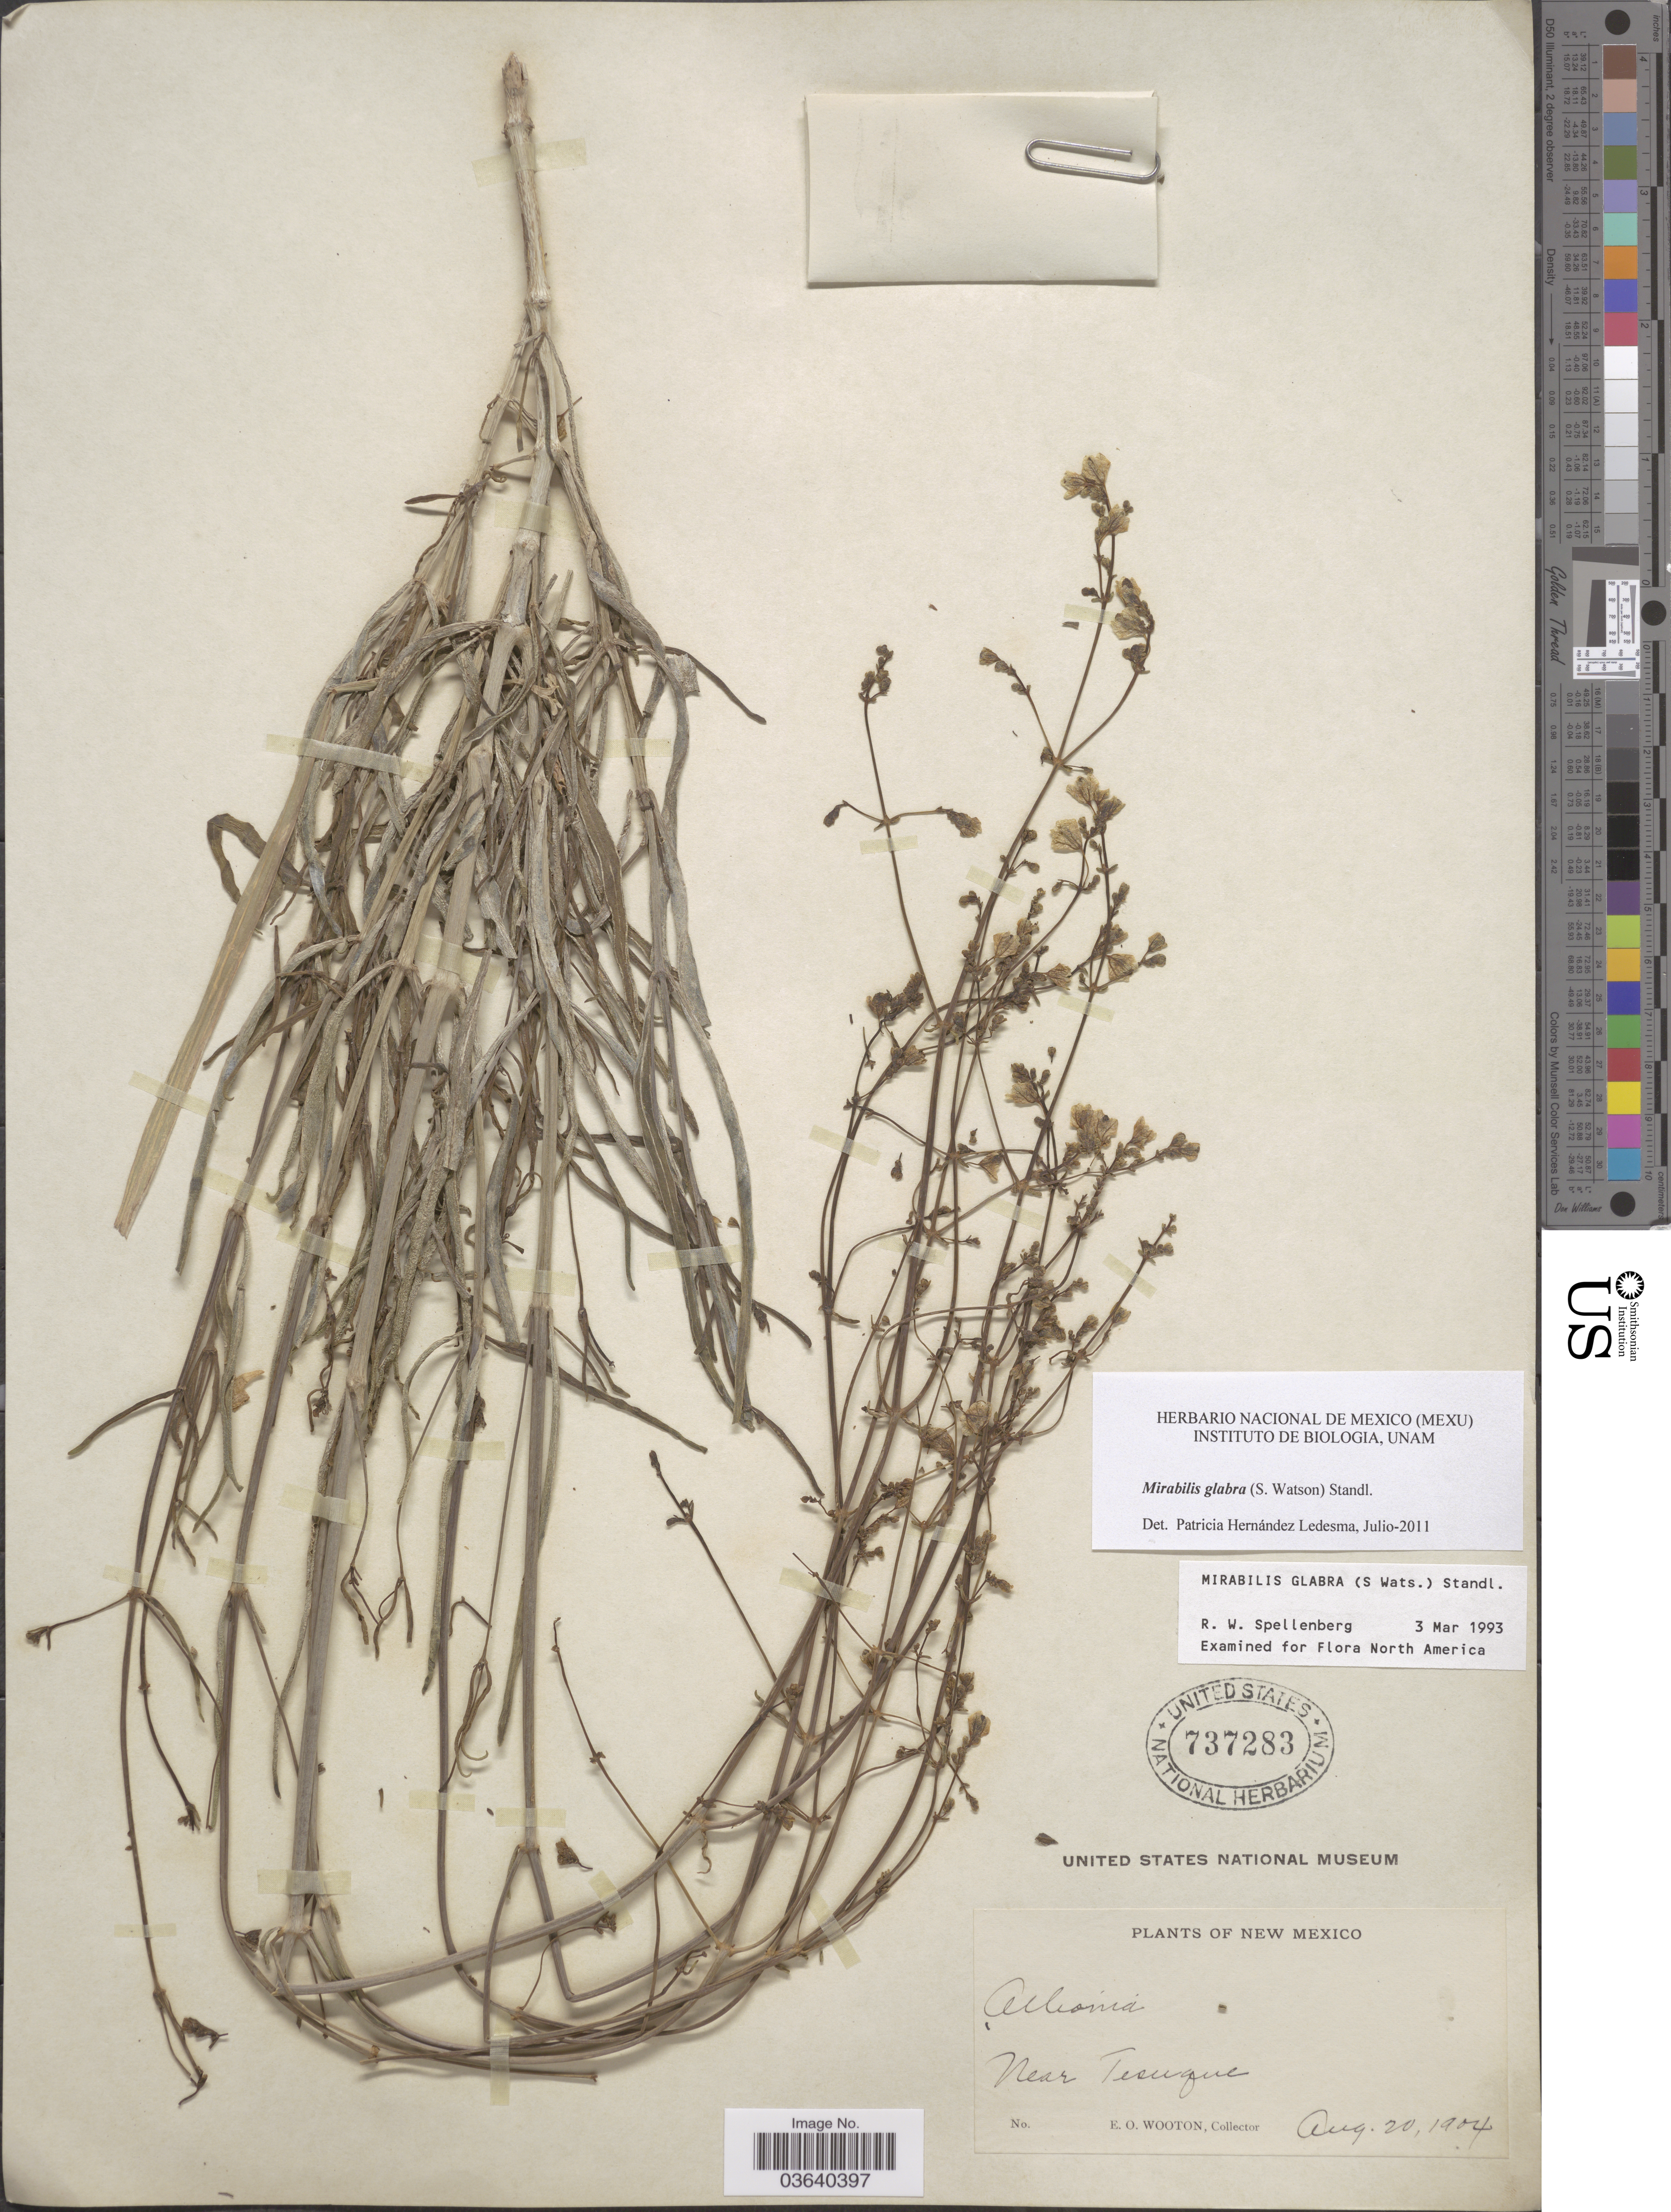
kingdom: Plantae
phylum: Tracheophyta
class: Magnoliopsida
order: Caryophyllales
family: Nyctaginaceae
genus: Mirabilis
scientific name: Mirabilis glabra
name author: (S. Watson) Standl.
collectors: E. O. Wooton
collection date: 1904-08-20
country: United States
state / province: New Mexico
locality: Near Tesuque.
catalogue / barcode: US 737283